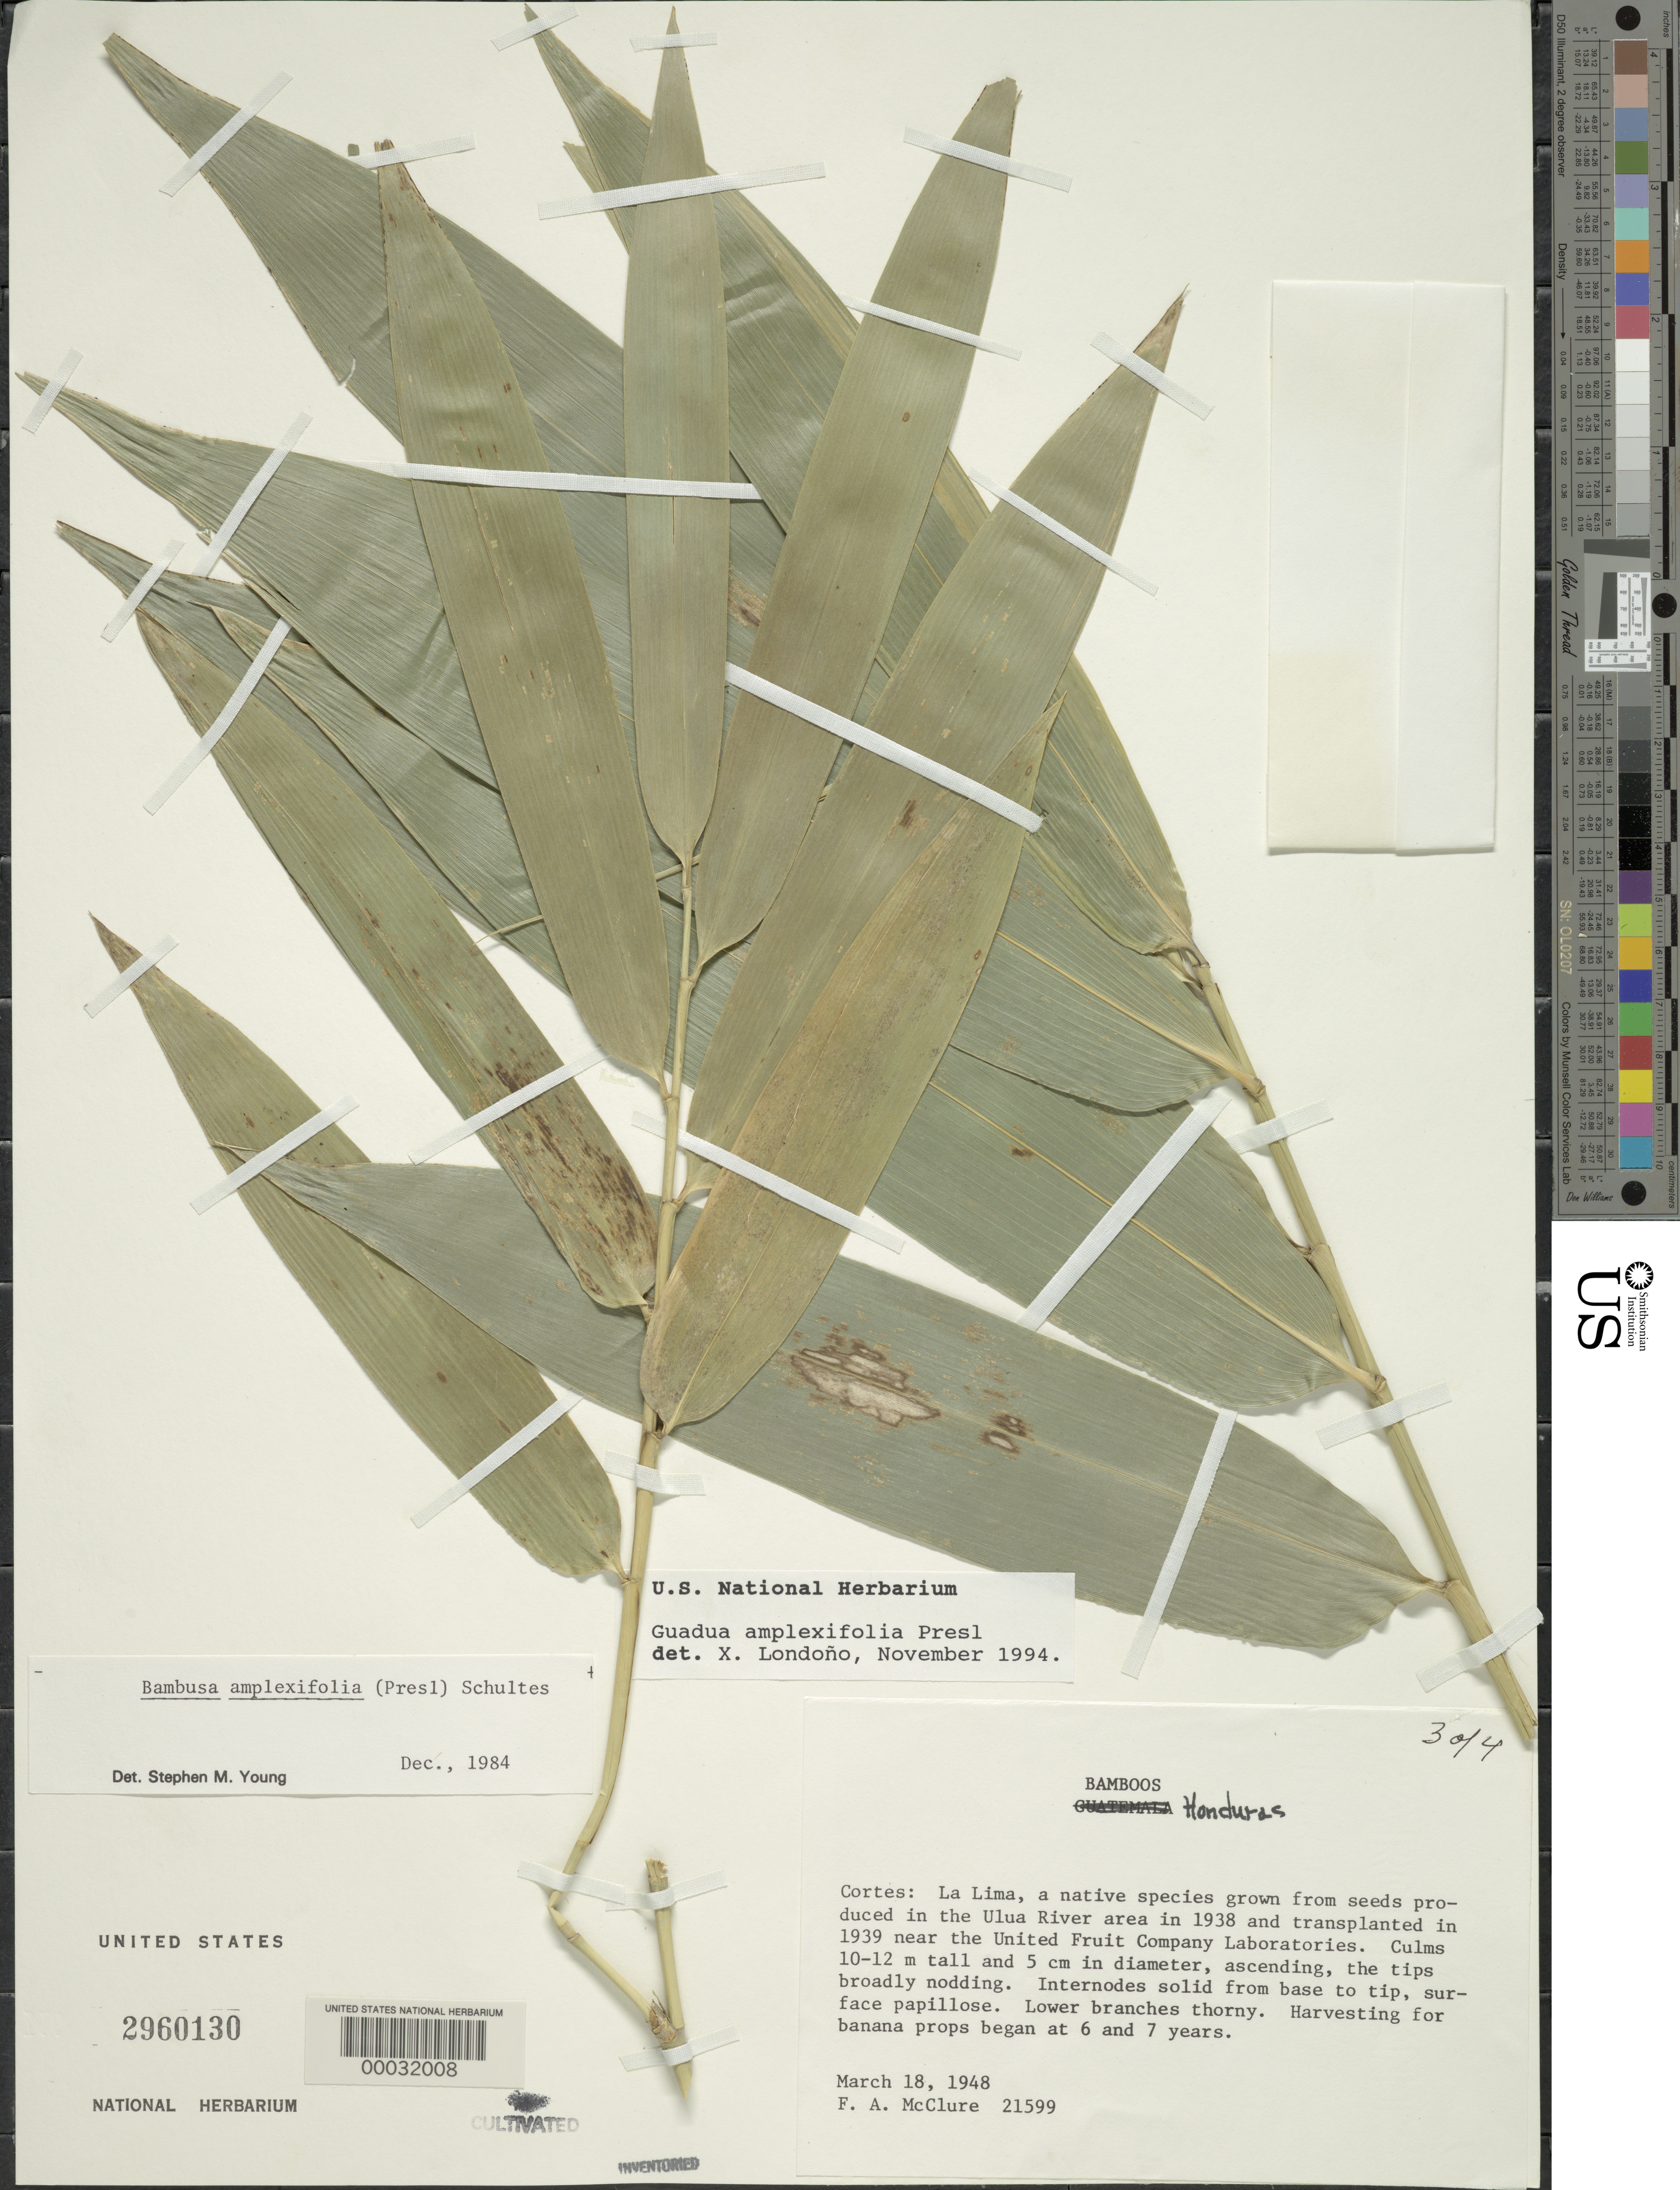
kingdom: Plantae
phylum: Tracheophyta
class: Liliopsida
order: Poales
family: Poaceae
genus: Guadua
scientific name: Guadua amplexifolia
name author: J. Presl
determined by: Londoño, X., (TULV), Jardin Botanico "Juan Maria Cespedes"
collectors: F. A. McClure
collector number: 21599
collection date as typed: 18 Mar 1948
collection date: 1948-03-18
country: Honduras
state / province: Cortés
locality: La Lima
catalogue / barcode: US 2960130